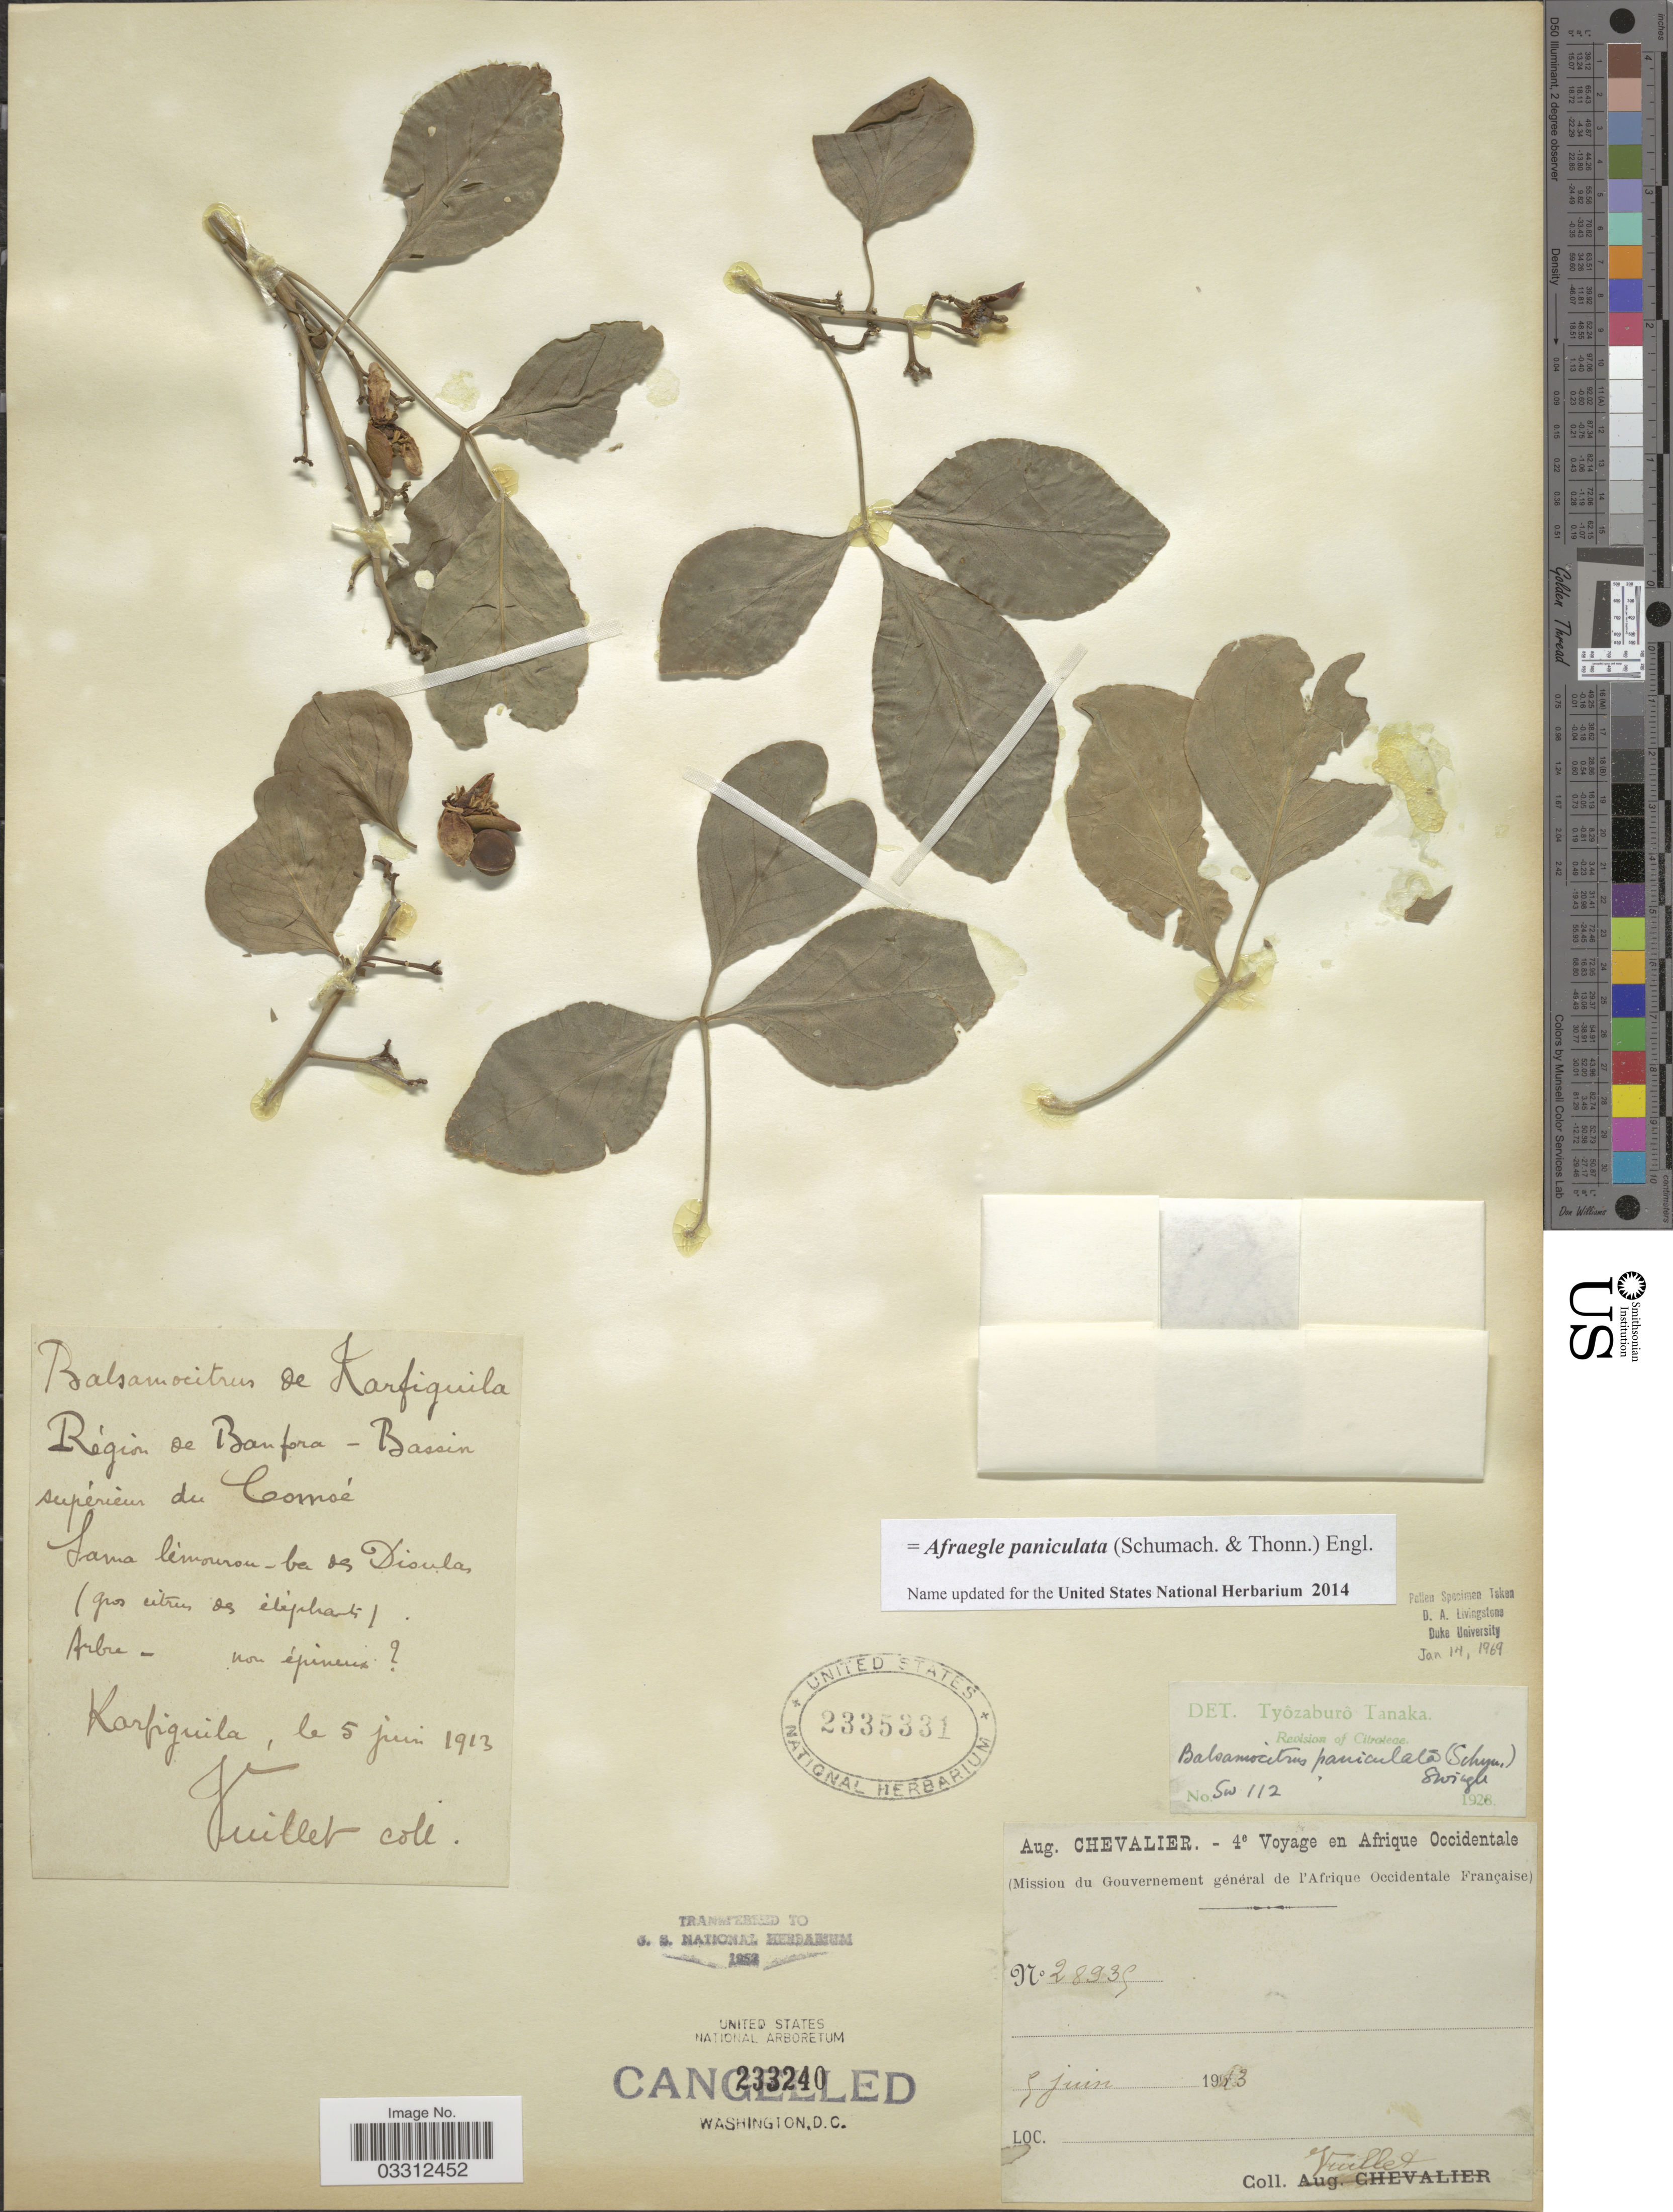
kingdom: Plantae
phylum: Tracheophyta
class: Magnoliopsida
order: Sapindales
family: Rutaceae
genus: Afraegle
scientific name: Afraegle paniculata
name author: (Schumach. & Thonn.) Engl.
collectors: Juillet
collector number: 28935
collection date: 1913-06-05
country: Burkina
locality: Afrique Occidentale. Région de Banfora-Bassin supérieur du Comoé. Karfiguela.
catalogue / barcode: US 2335331